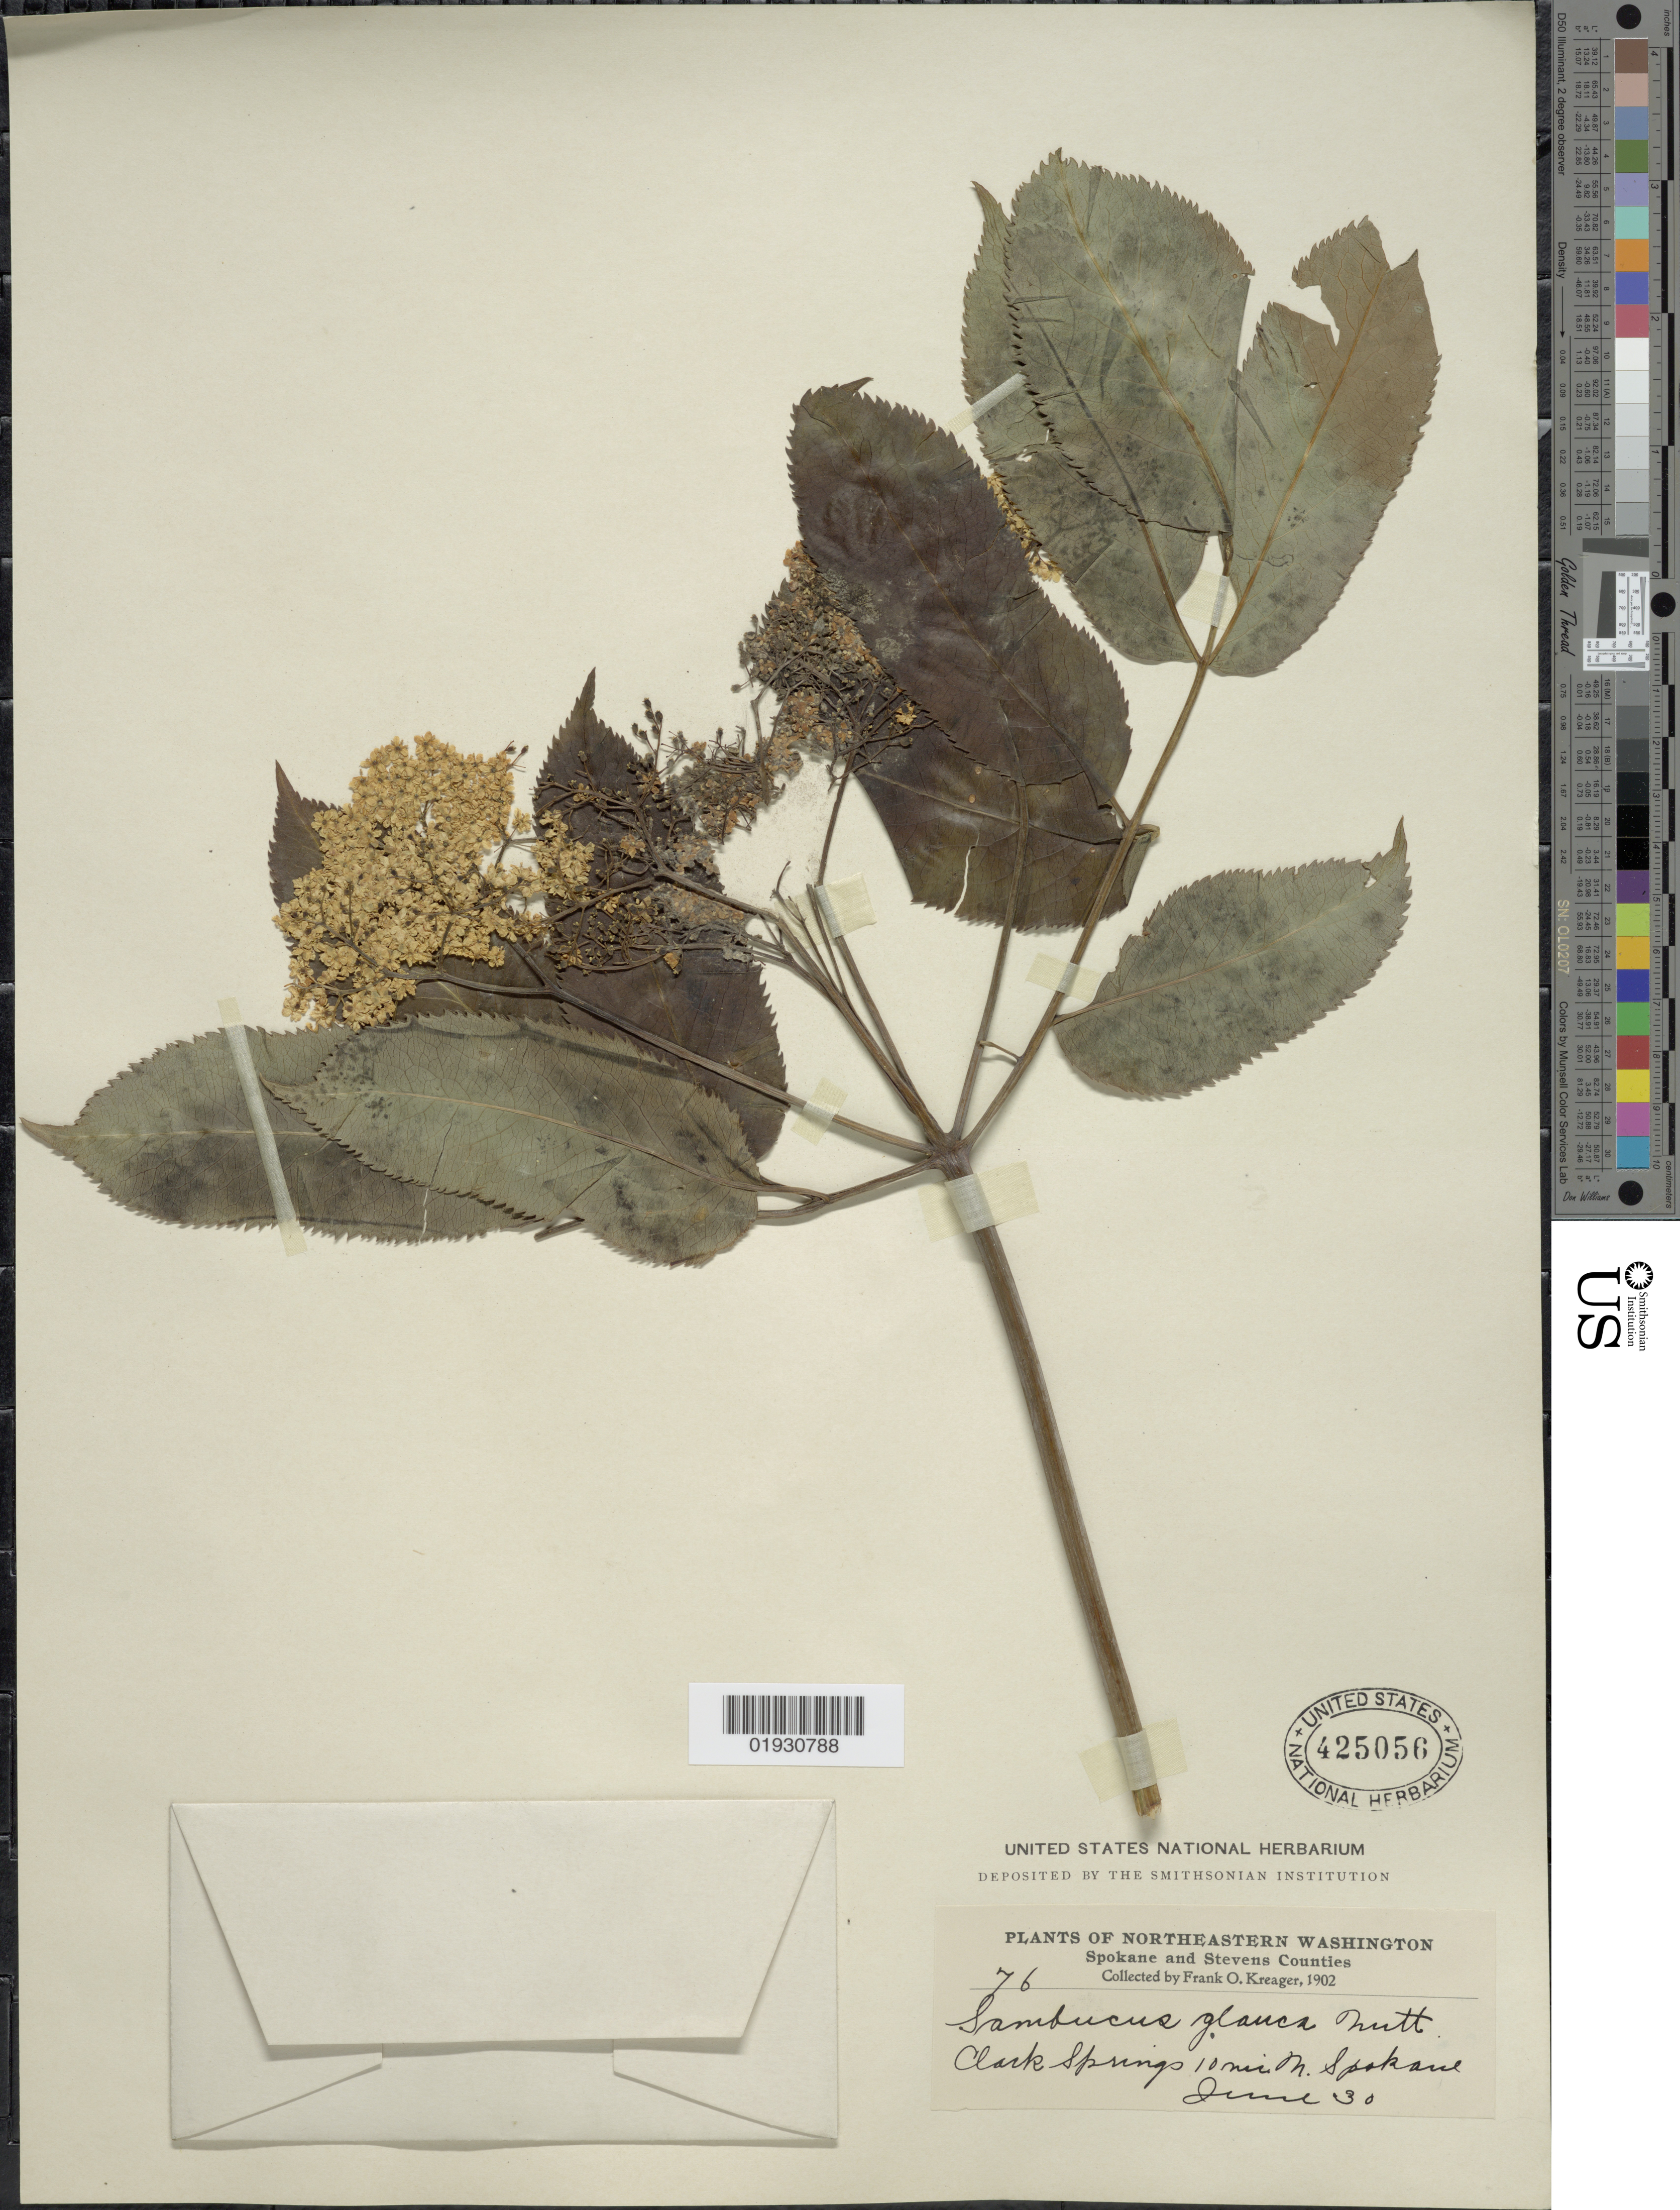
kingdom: Plantae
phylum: Tracheophyta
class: Magnoliopsida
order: Dipsacales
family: Viburnaceae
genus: Sambucus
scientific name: Sambucus cerulea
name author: Raf.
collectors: F. Kreager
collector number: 76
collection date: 1902-06-30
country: United States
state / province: Washington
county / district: Spokane / Stevens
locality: Northeastern Washington, Spokane and Stevens Counties, Clark Springs 10 mi Spokane.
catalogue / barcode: US 425056